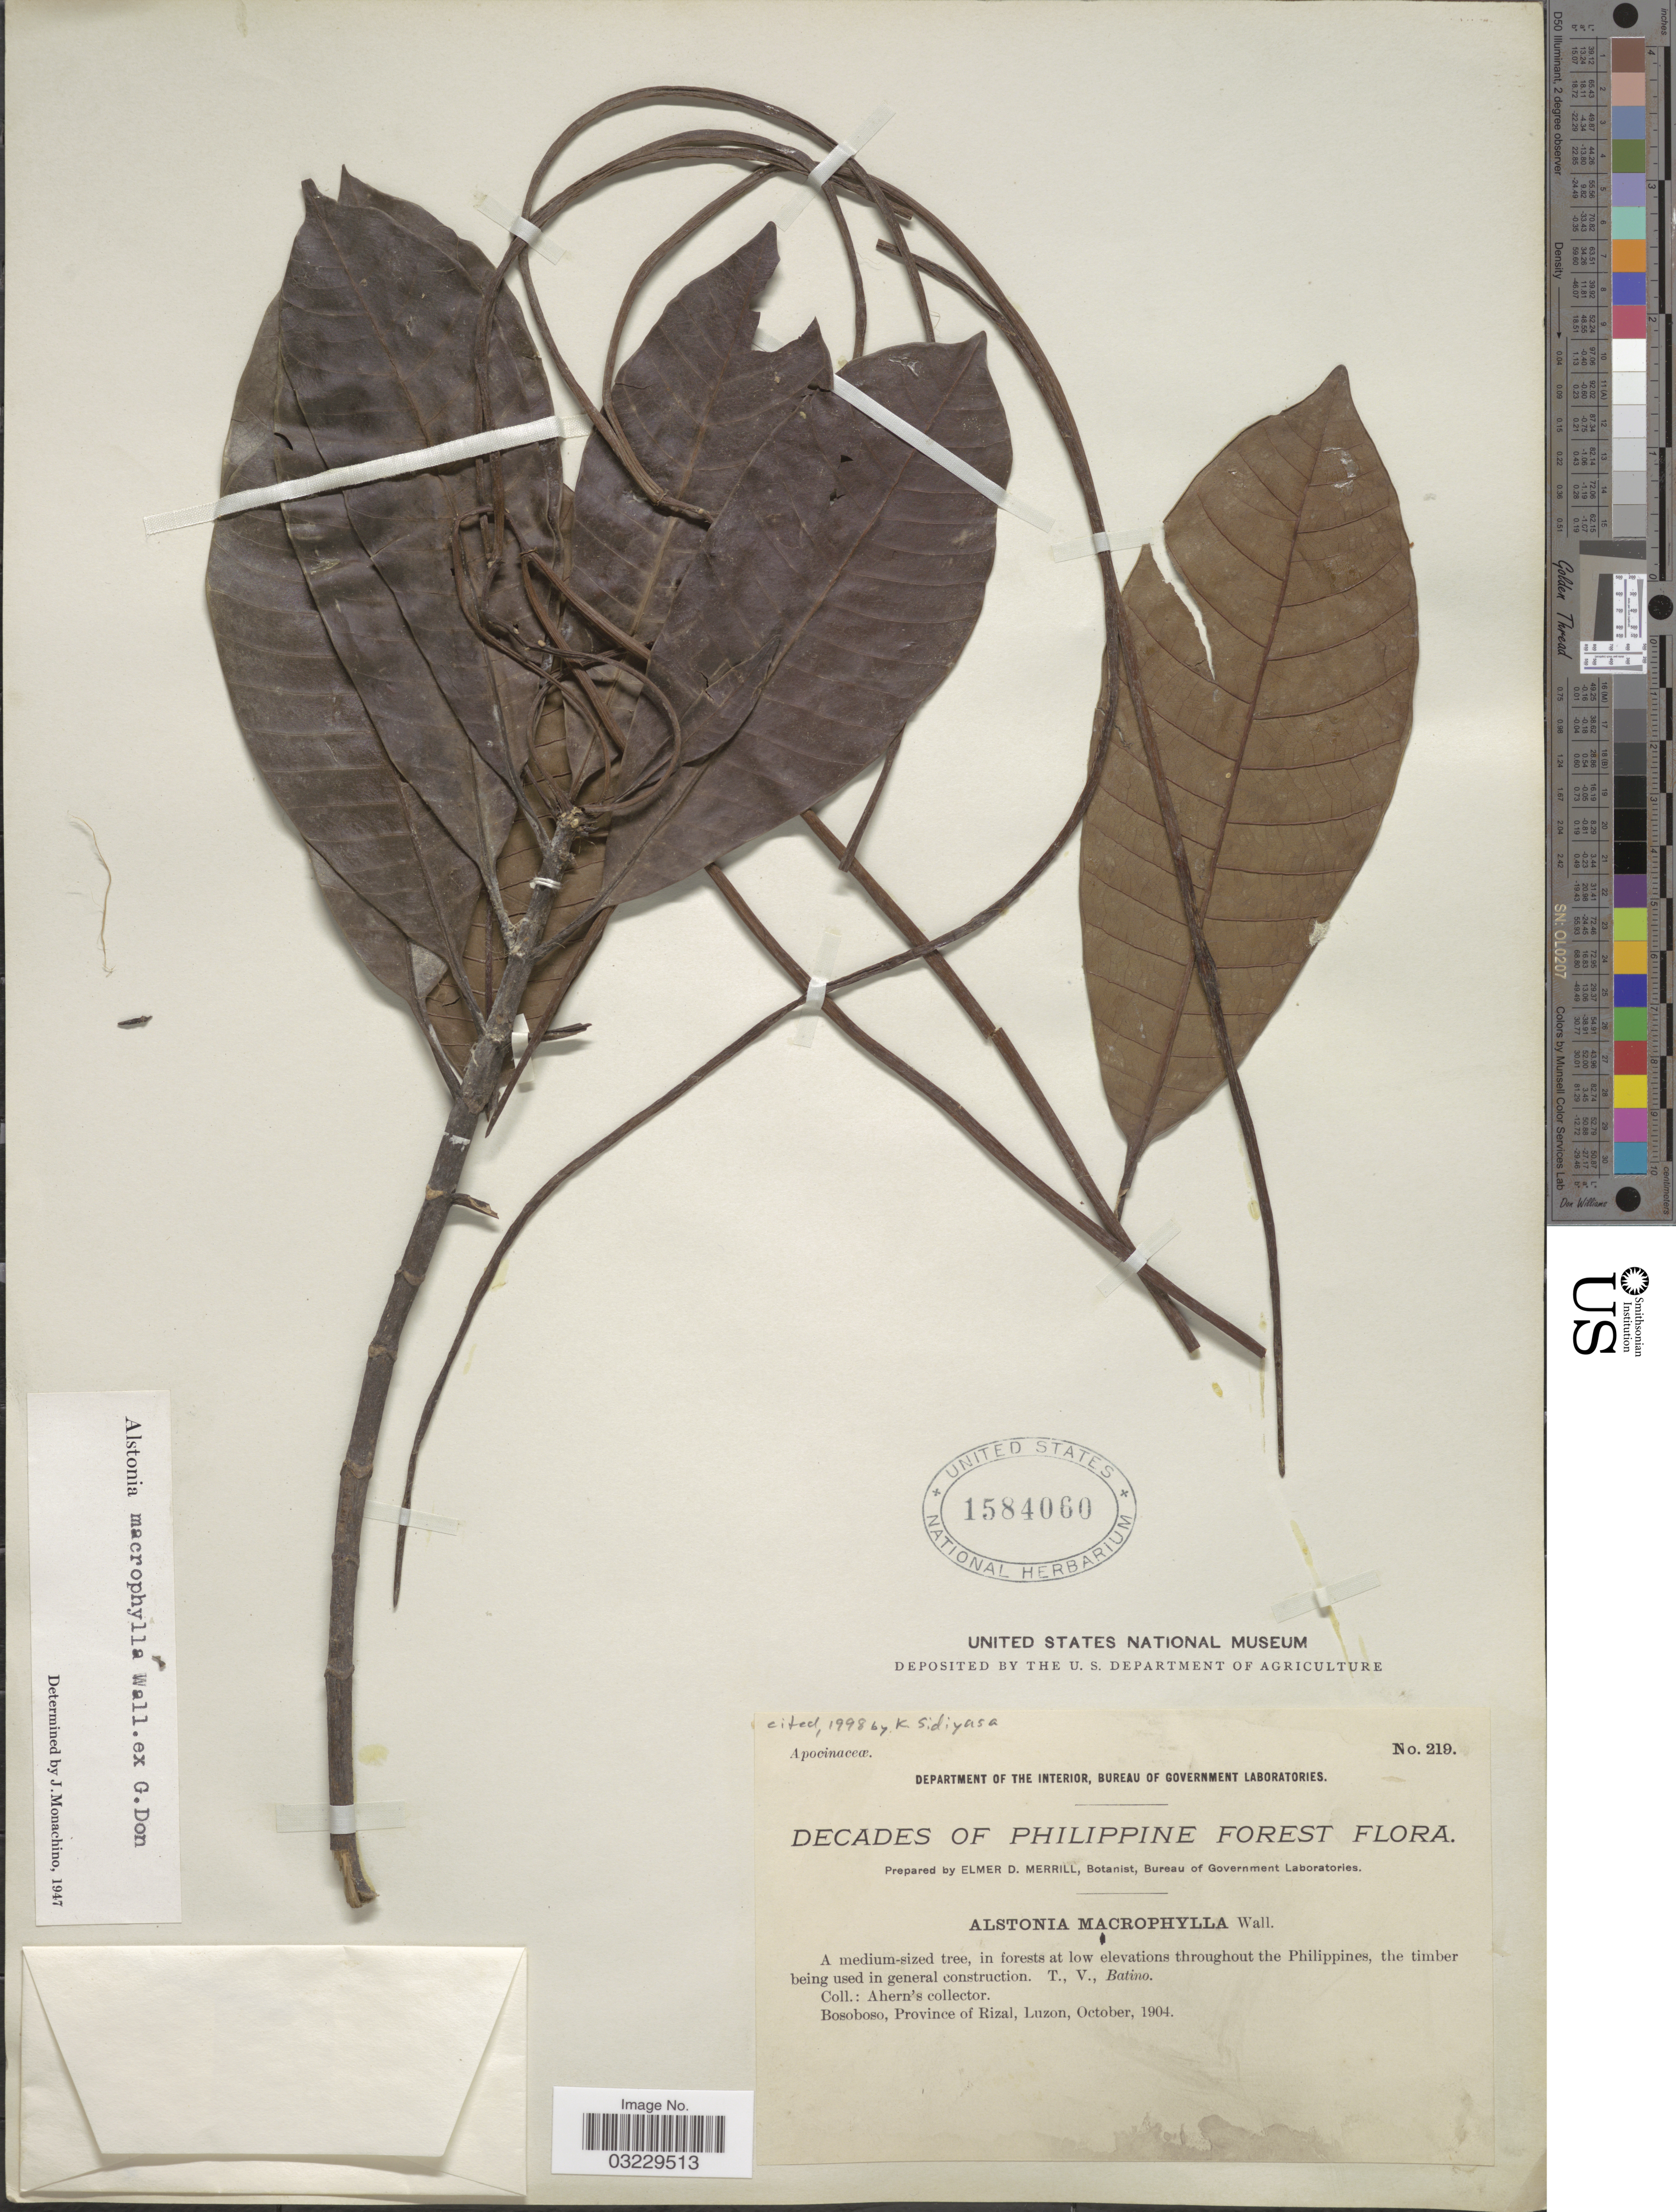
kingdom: Plantae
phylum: Tracheophyta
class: Magnoliopsida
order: Gentianales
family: Apocynaceae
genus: Alstonia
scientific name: Alstonia macrophylla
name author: Wall. ex G. Don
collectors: Ahern's collector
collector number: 219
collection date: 1904-10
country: Philippines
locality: Bosoboso, Province of Rizal, Luzon.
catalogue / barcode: US 1584060